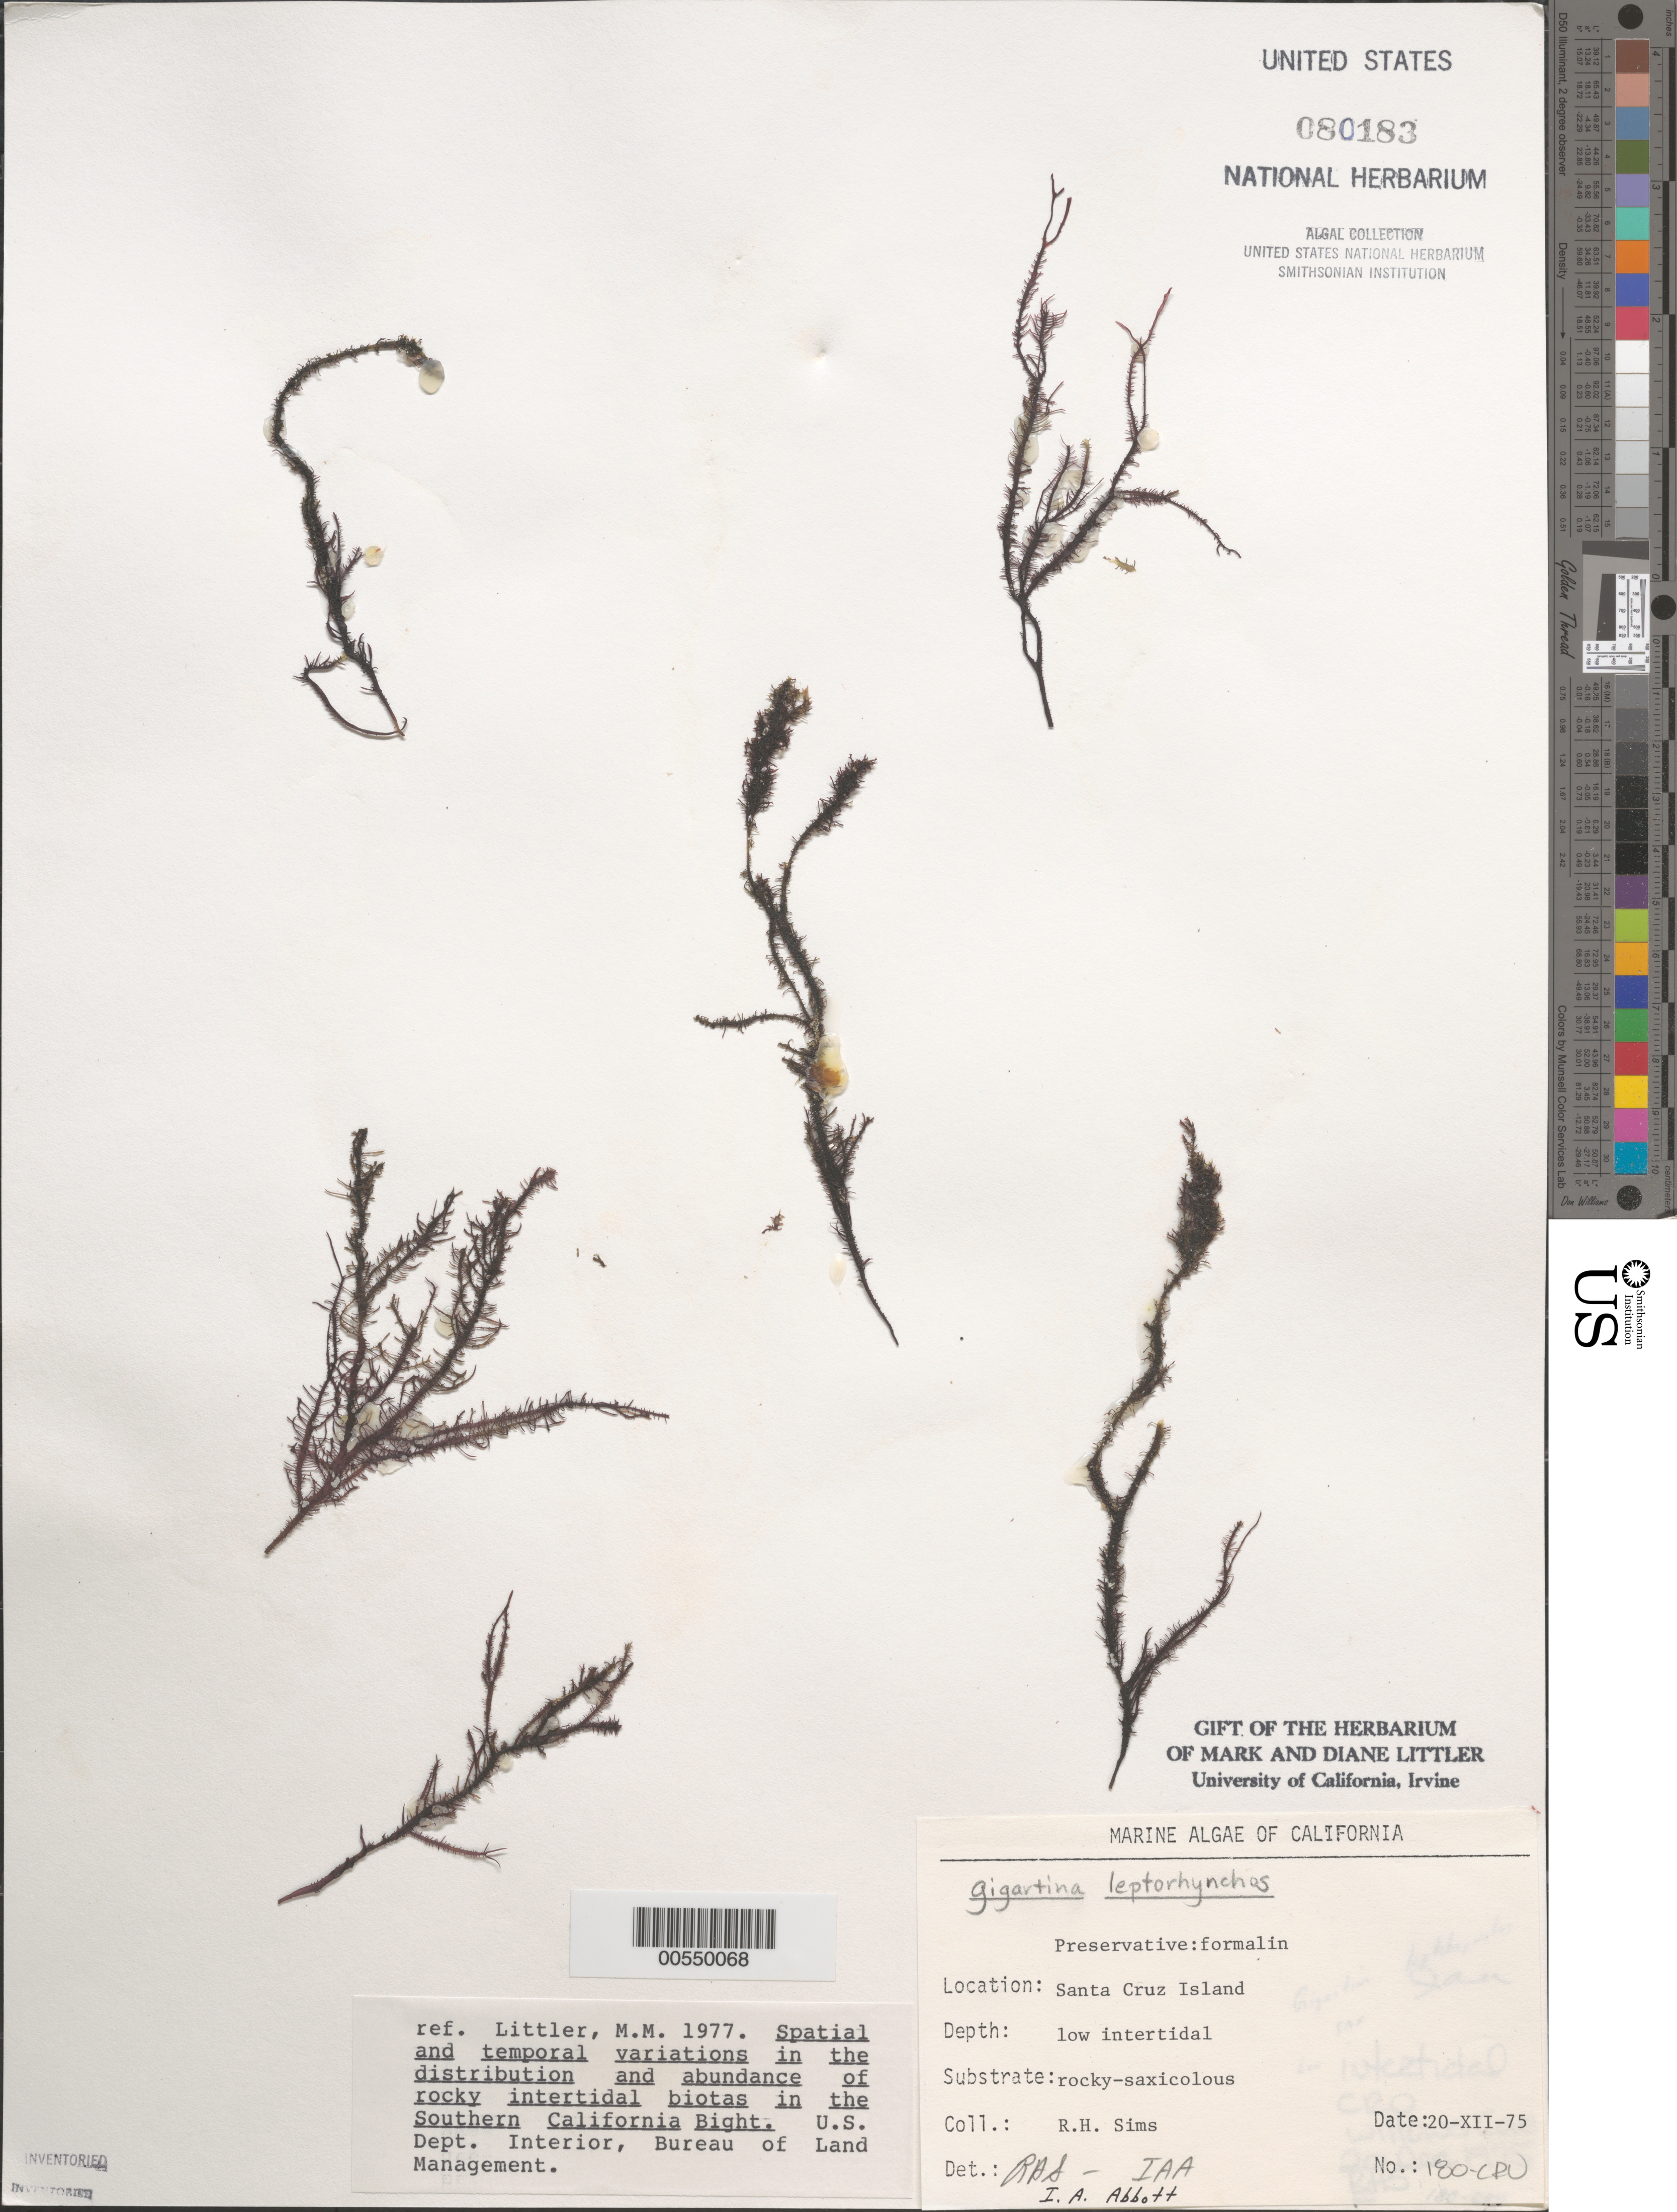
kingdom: Plantae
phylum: Rhodophyta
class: Florideophyceae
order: Gigartinales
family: Gigartinaceae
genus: Mazzaella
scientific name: Mazzaella leptorhynchos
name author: (J. Agardh) Leister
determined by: Algae name updating Project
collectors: R. H. Sims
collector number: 180-cru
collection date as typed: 20 Dec 1975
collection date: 1975-12-20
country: United States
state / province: California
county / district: Santa Barbara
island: Santa Cruz Island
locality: Willows Anchorage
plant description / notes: BLM-SOCALBIGHT Rocky Intertidal Survey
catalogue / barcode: US 80183